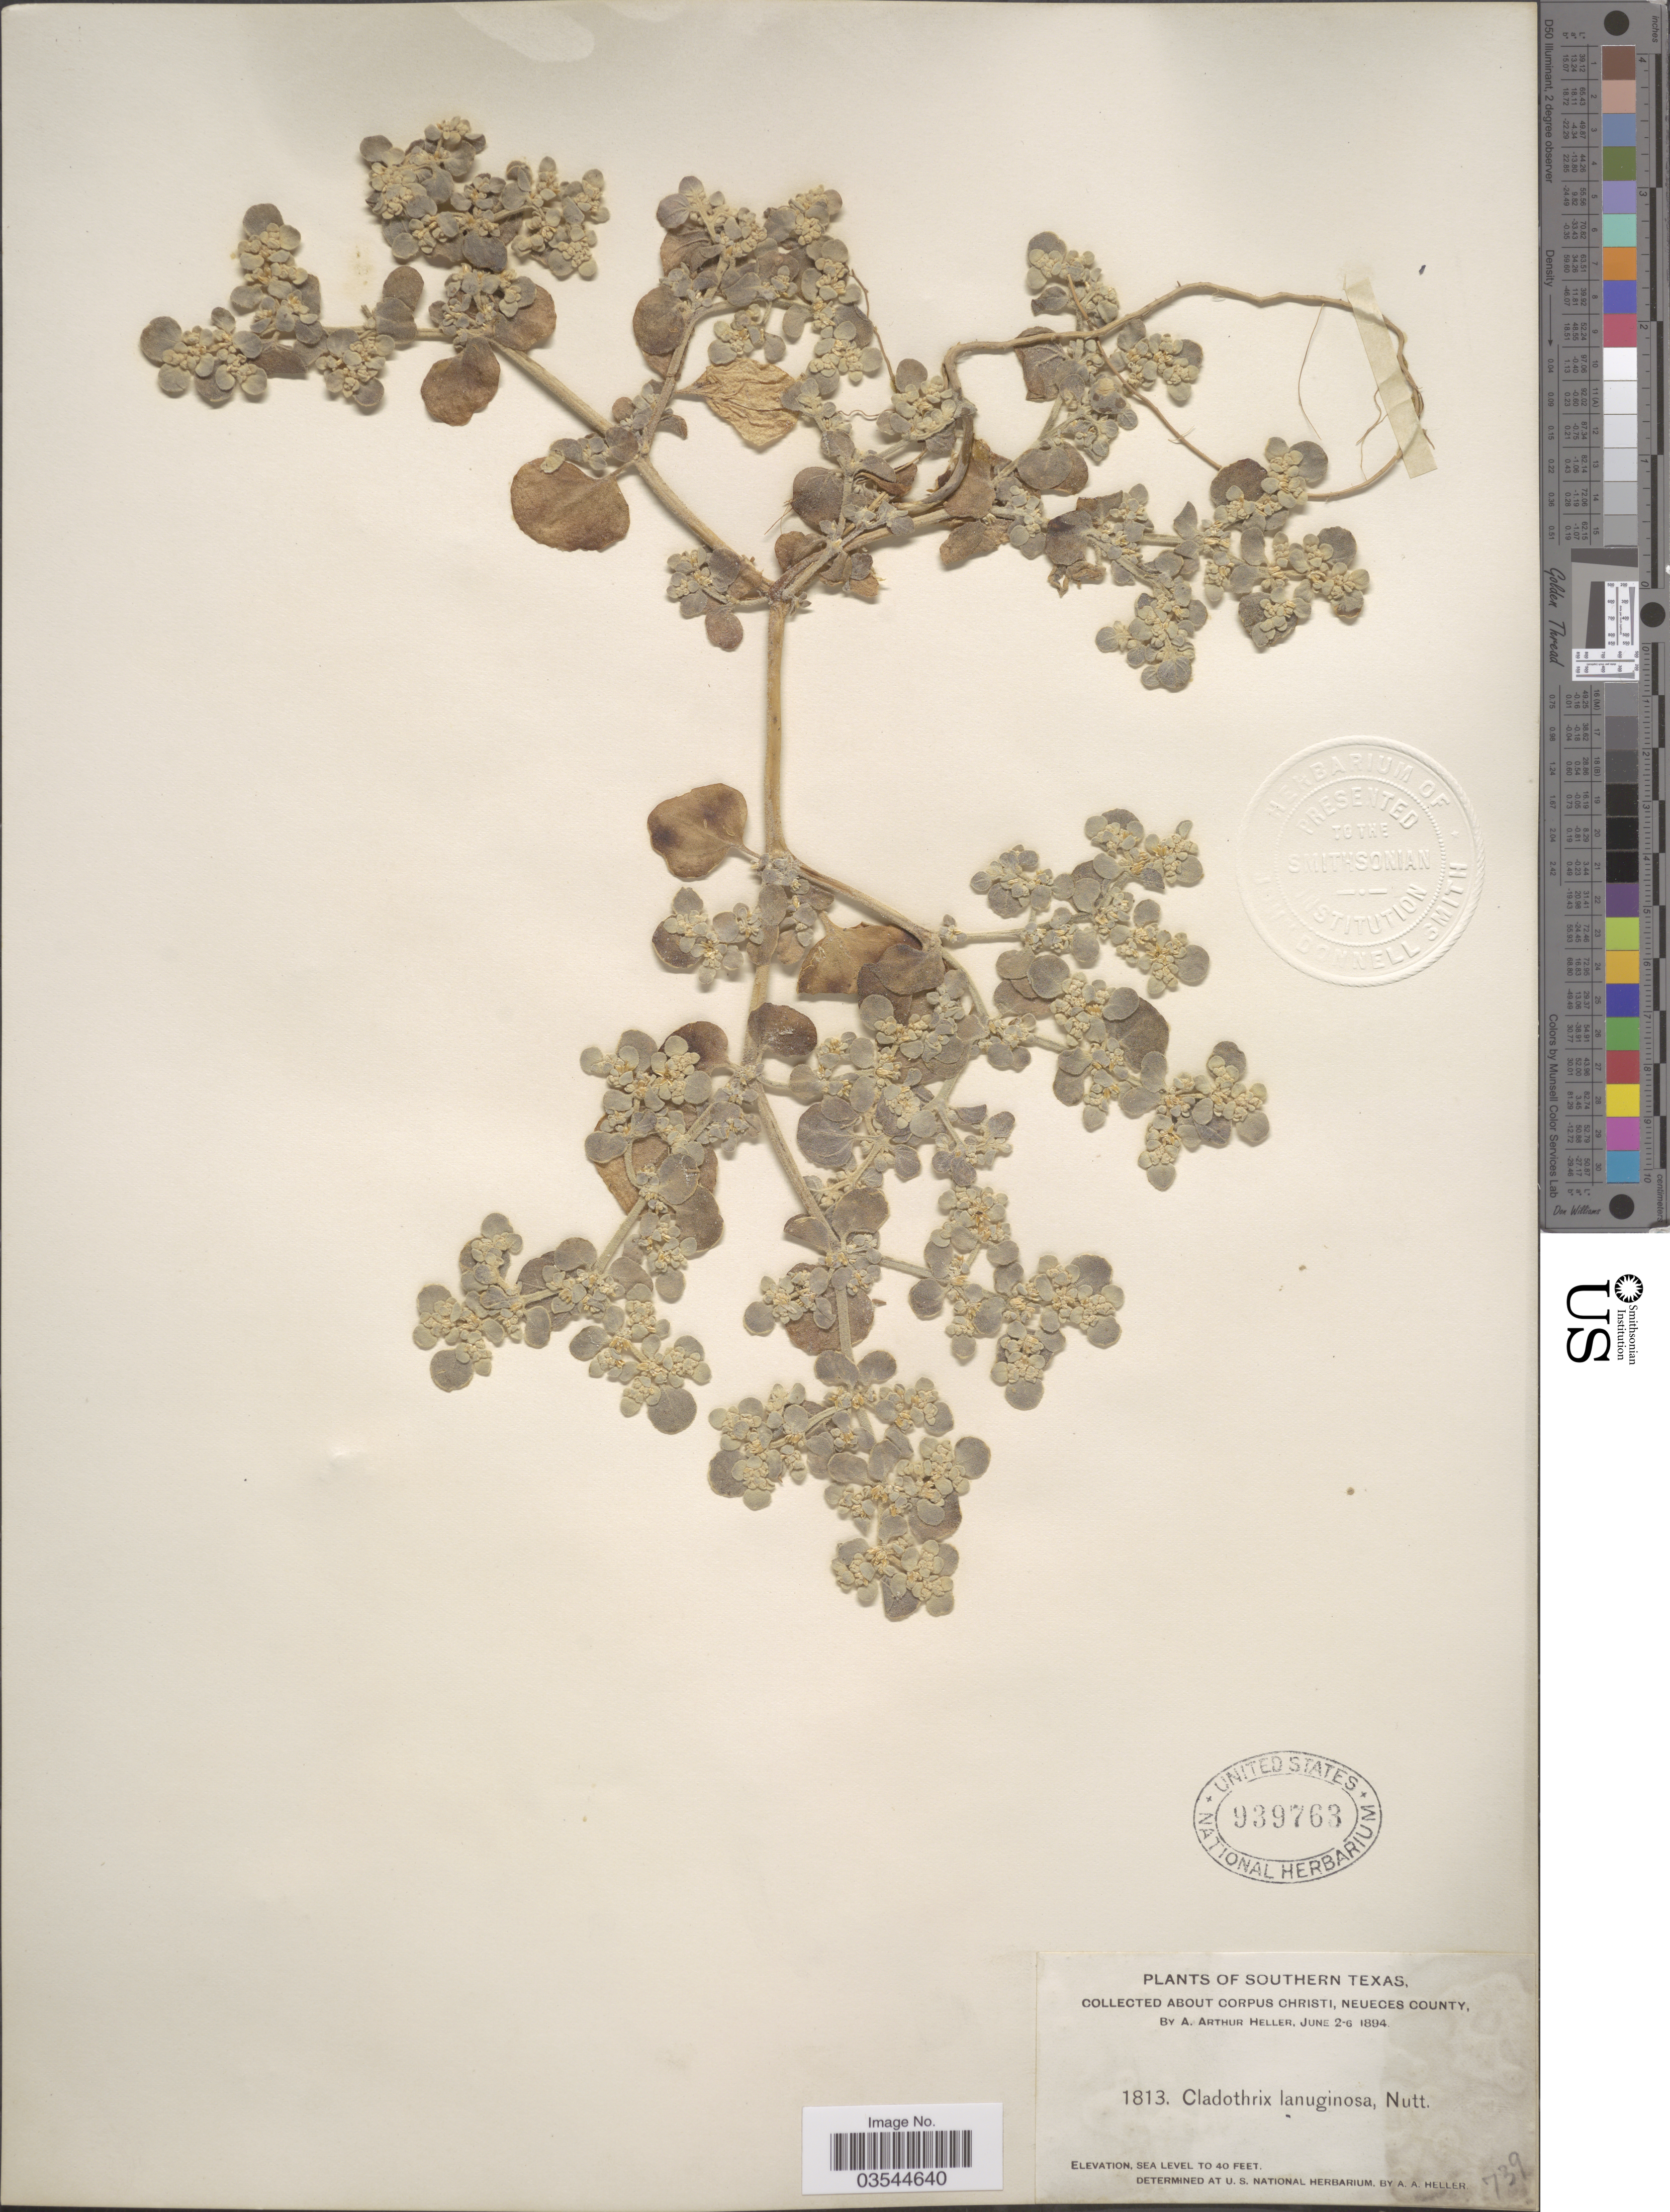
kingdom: Plantae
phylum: Tracheophyta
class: Magnoliopsida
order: Caryophyllales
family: Amaranthaceae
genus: Tidestromia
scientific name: Tidestromia lanuginosa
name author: (Nutt.) Standl.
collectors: A. A. Heller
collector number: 1813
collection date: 1894-06-02/1894-06-06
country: United States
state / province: Texas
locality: Southern Texas. About Corpus Christi, Neueces County.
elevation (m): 0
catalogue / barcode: US 939763